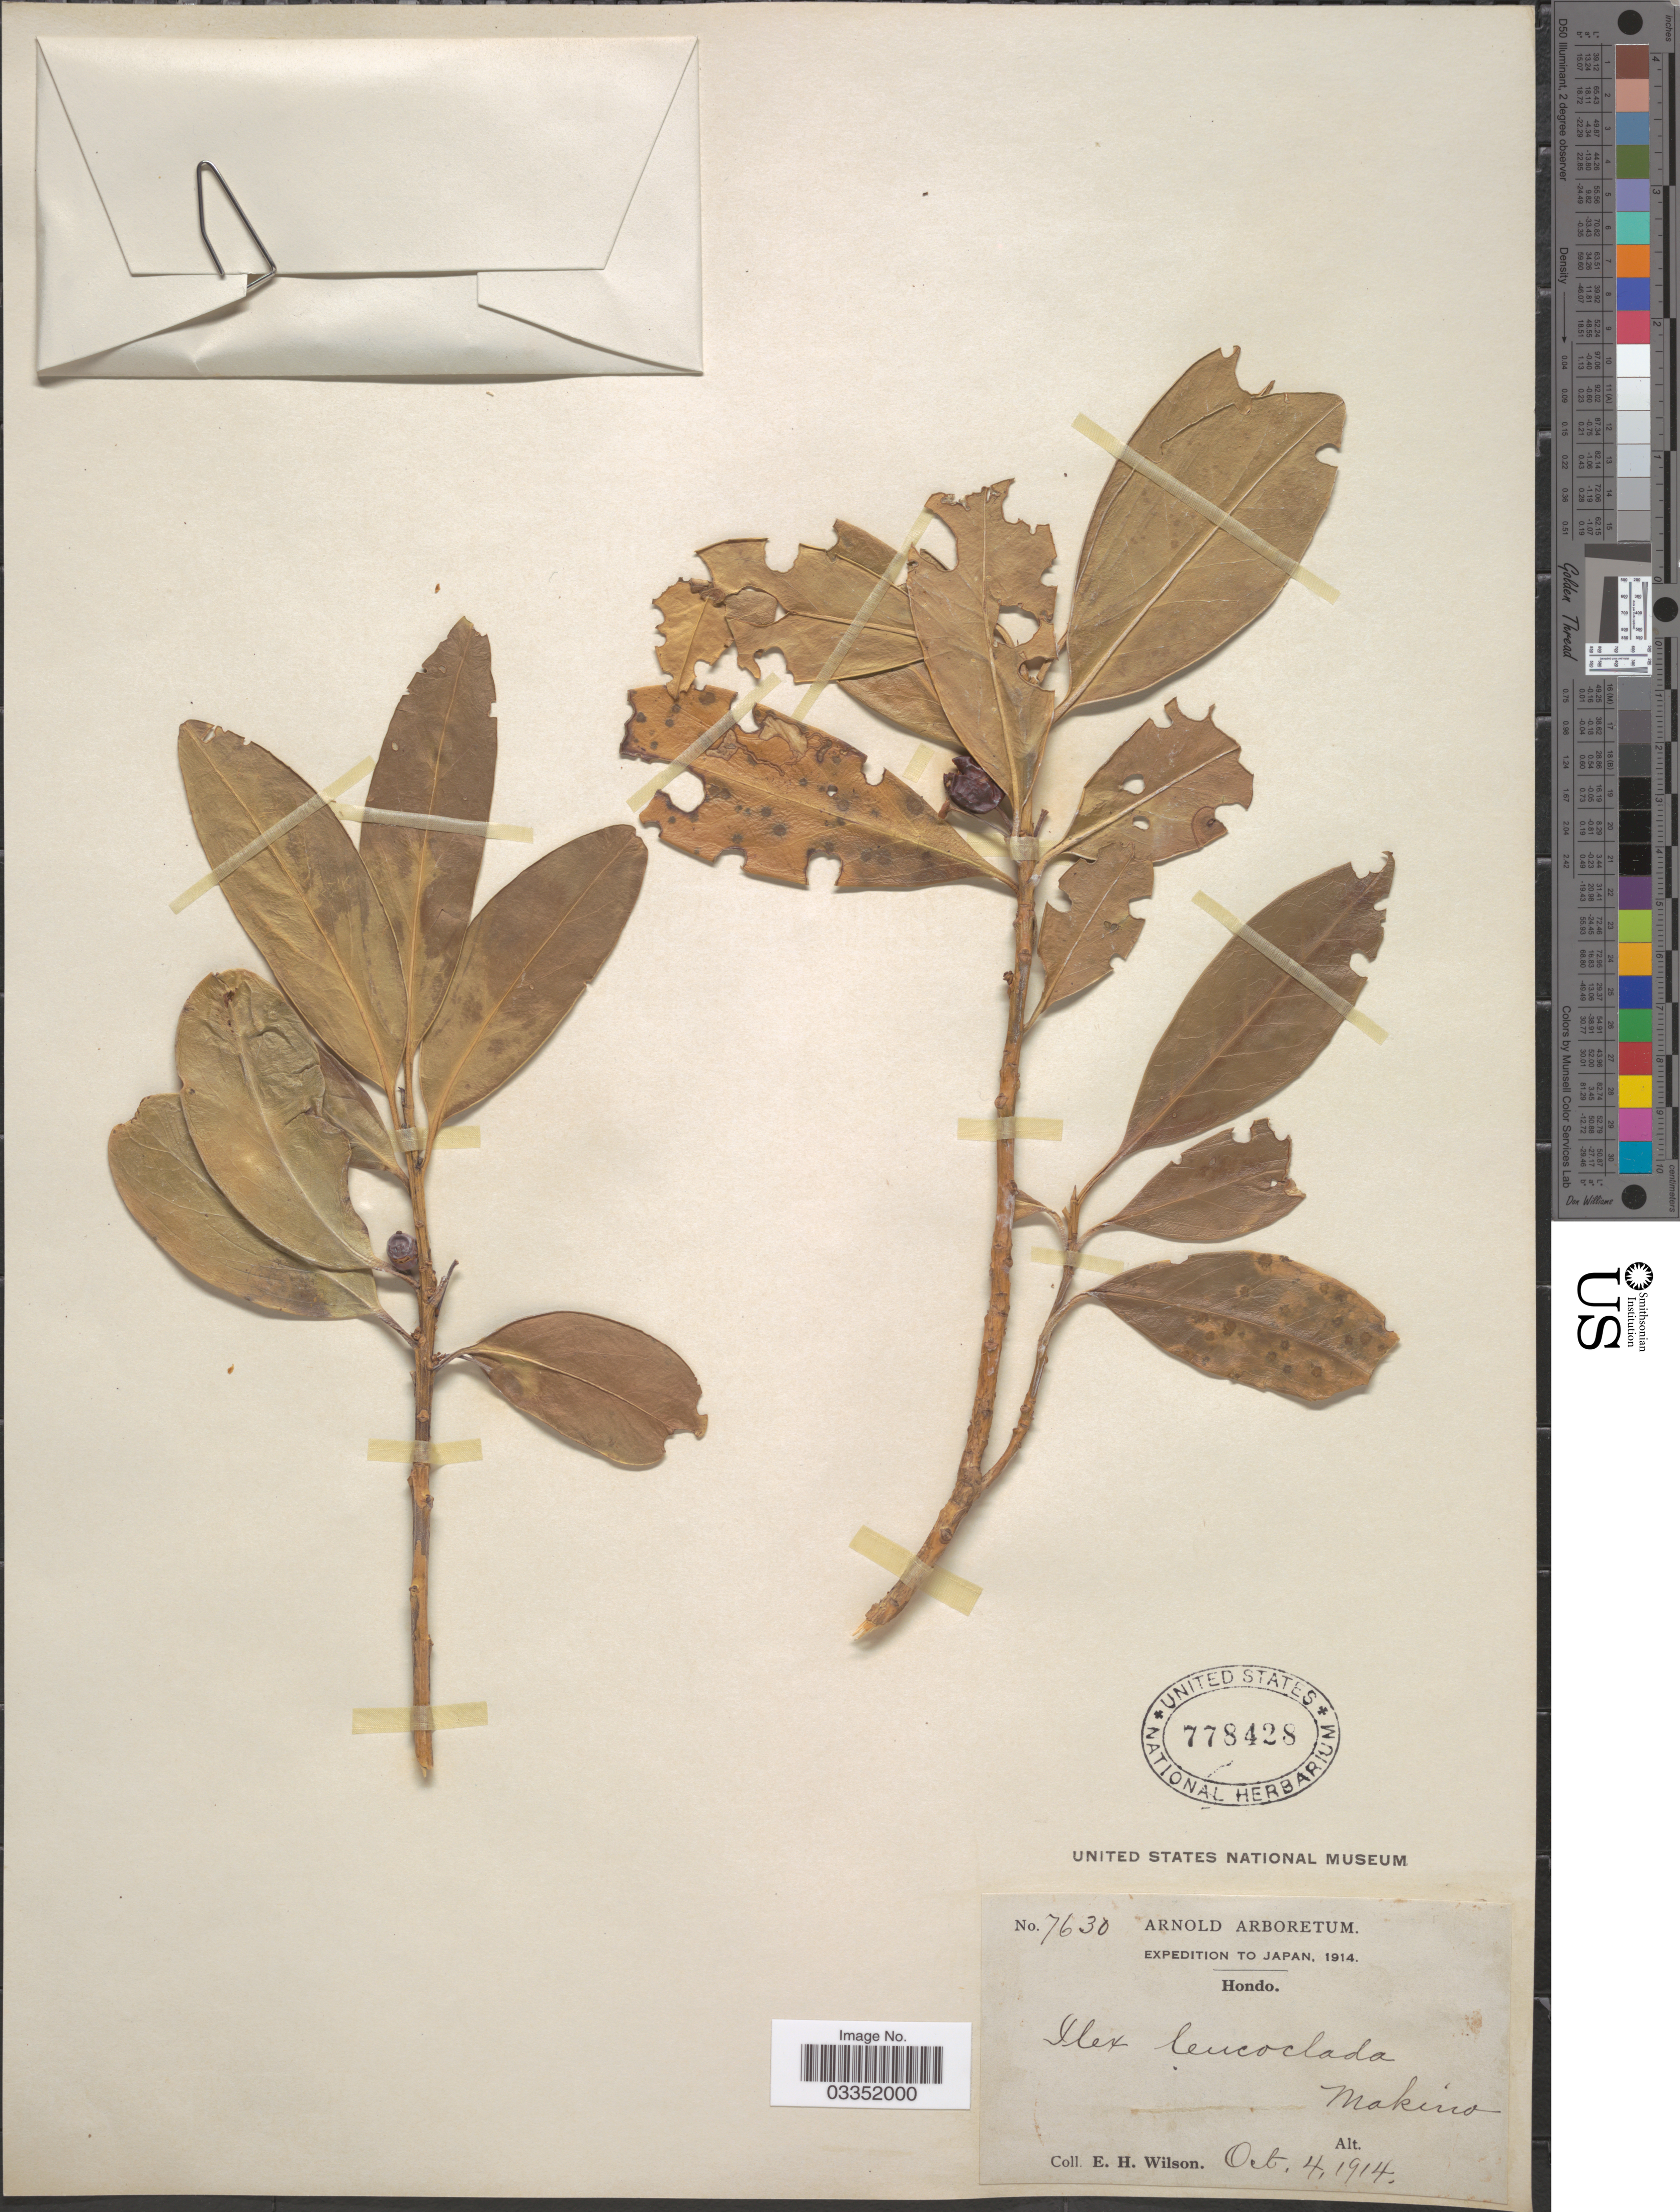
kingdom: Plantae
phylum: Tracheophyta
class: Magnoliopsida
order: Aquifoliales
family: Aquifoliaceae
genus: Ilex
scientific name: Ilex leucoclada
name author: (Maxim.) Makino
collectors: E. Wilson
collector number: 7630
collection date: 1914-10-04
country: Japan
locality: Hondo. Makino.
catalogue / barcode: US 778428